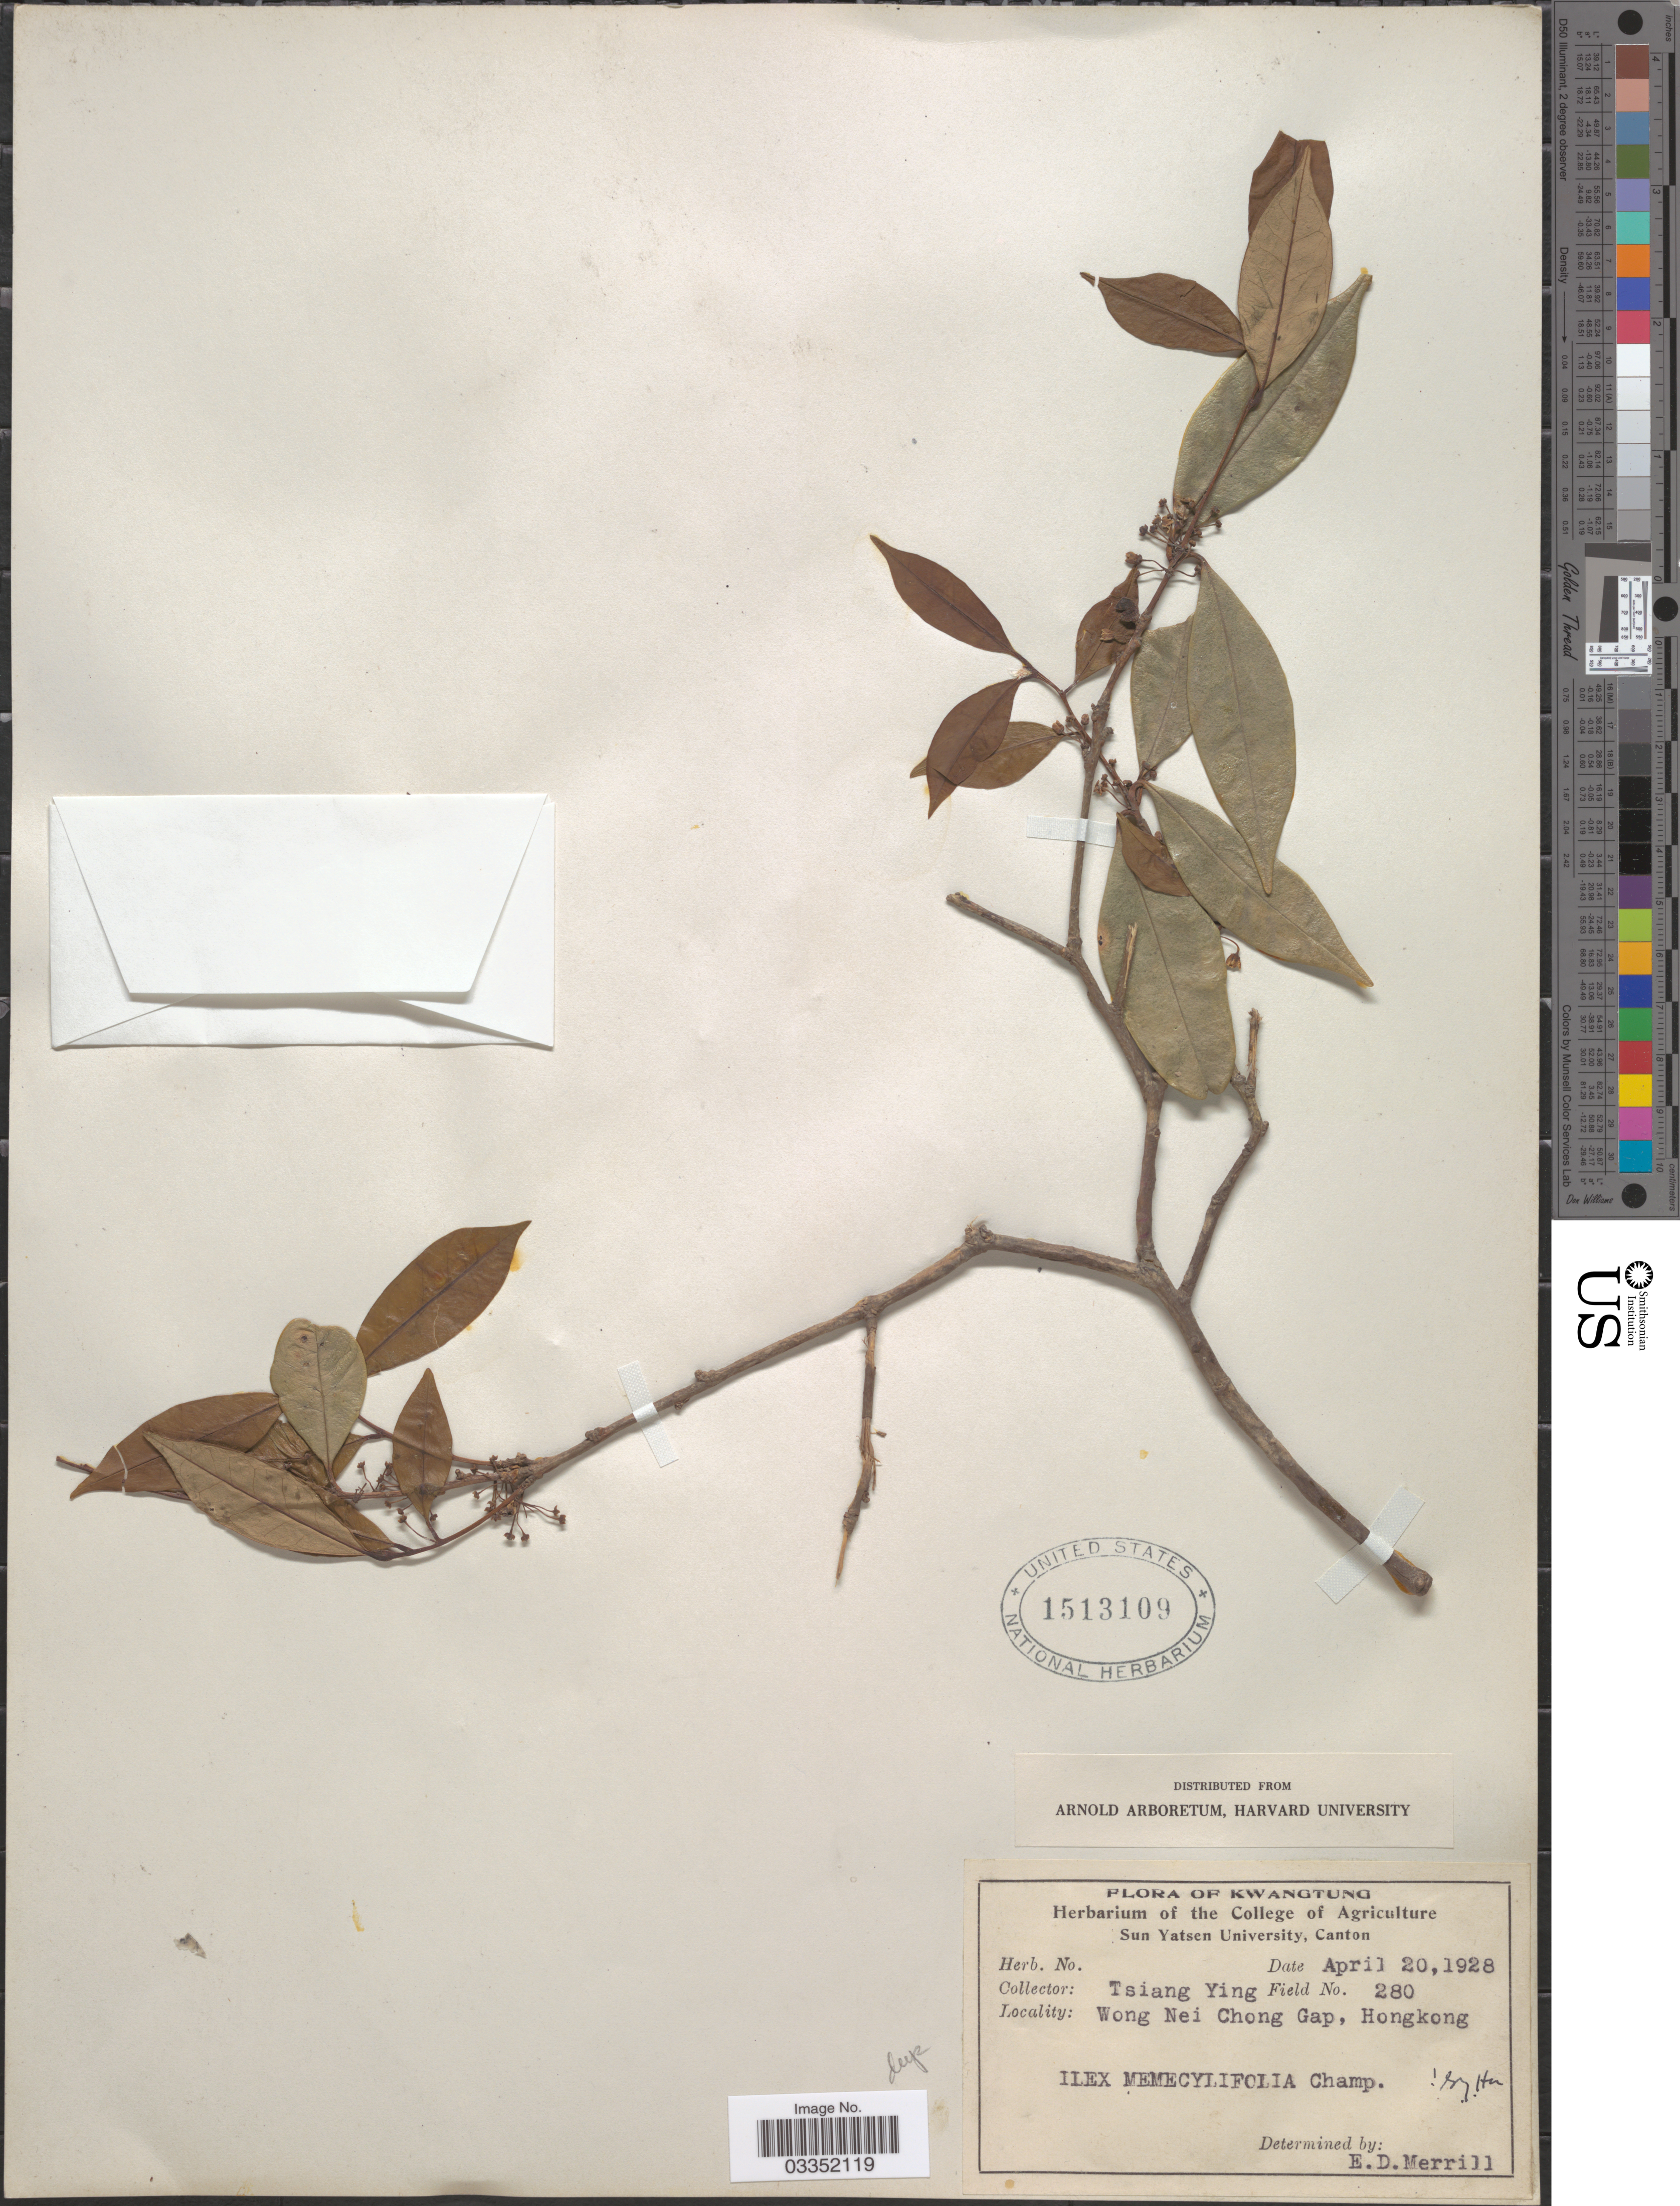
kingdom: Plantae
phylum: Tracheophyta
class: Magnoliopsida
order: Aquifoliales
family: Aquifoliaceae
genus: Ilex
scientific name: Ilex memecylifolia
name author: Champ. ex Benth.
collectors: Y. Tsiang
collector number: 280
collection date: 1928-04-20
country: China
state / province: Guangdong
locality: Kwangtung. Wong Nei Chong Gap.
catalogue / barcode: US 1513109